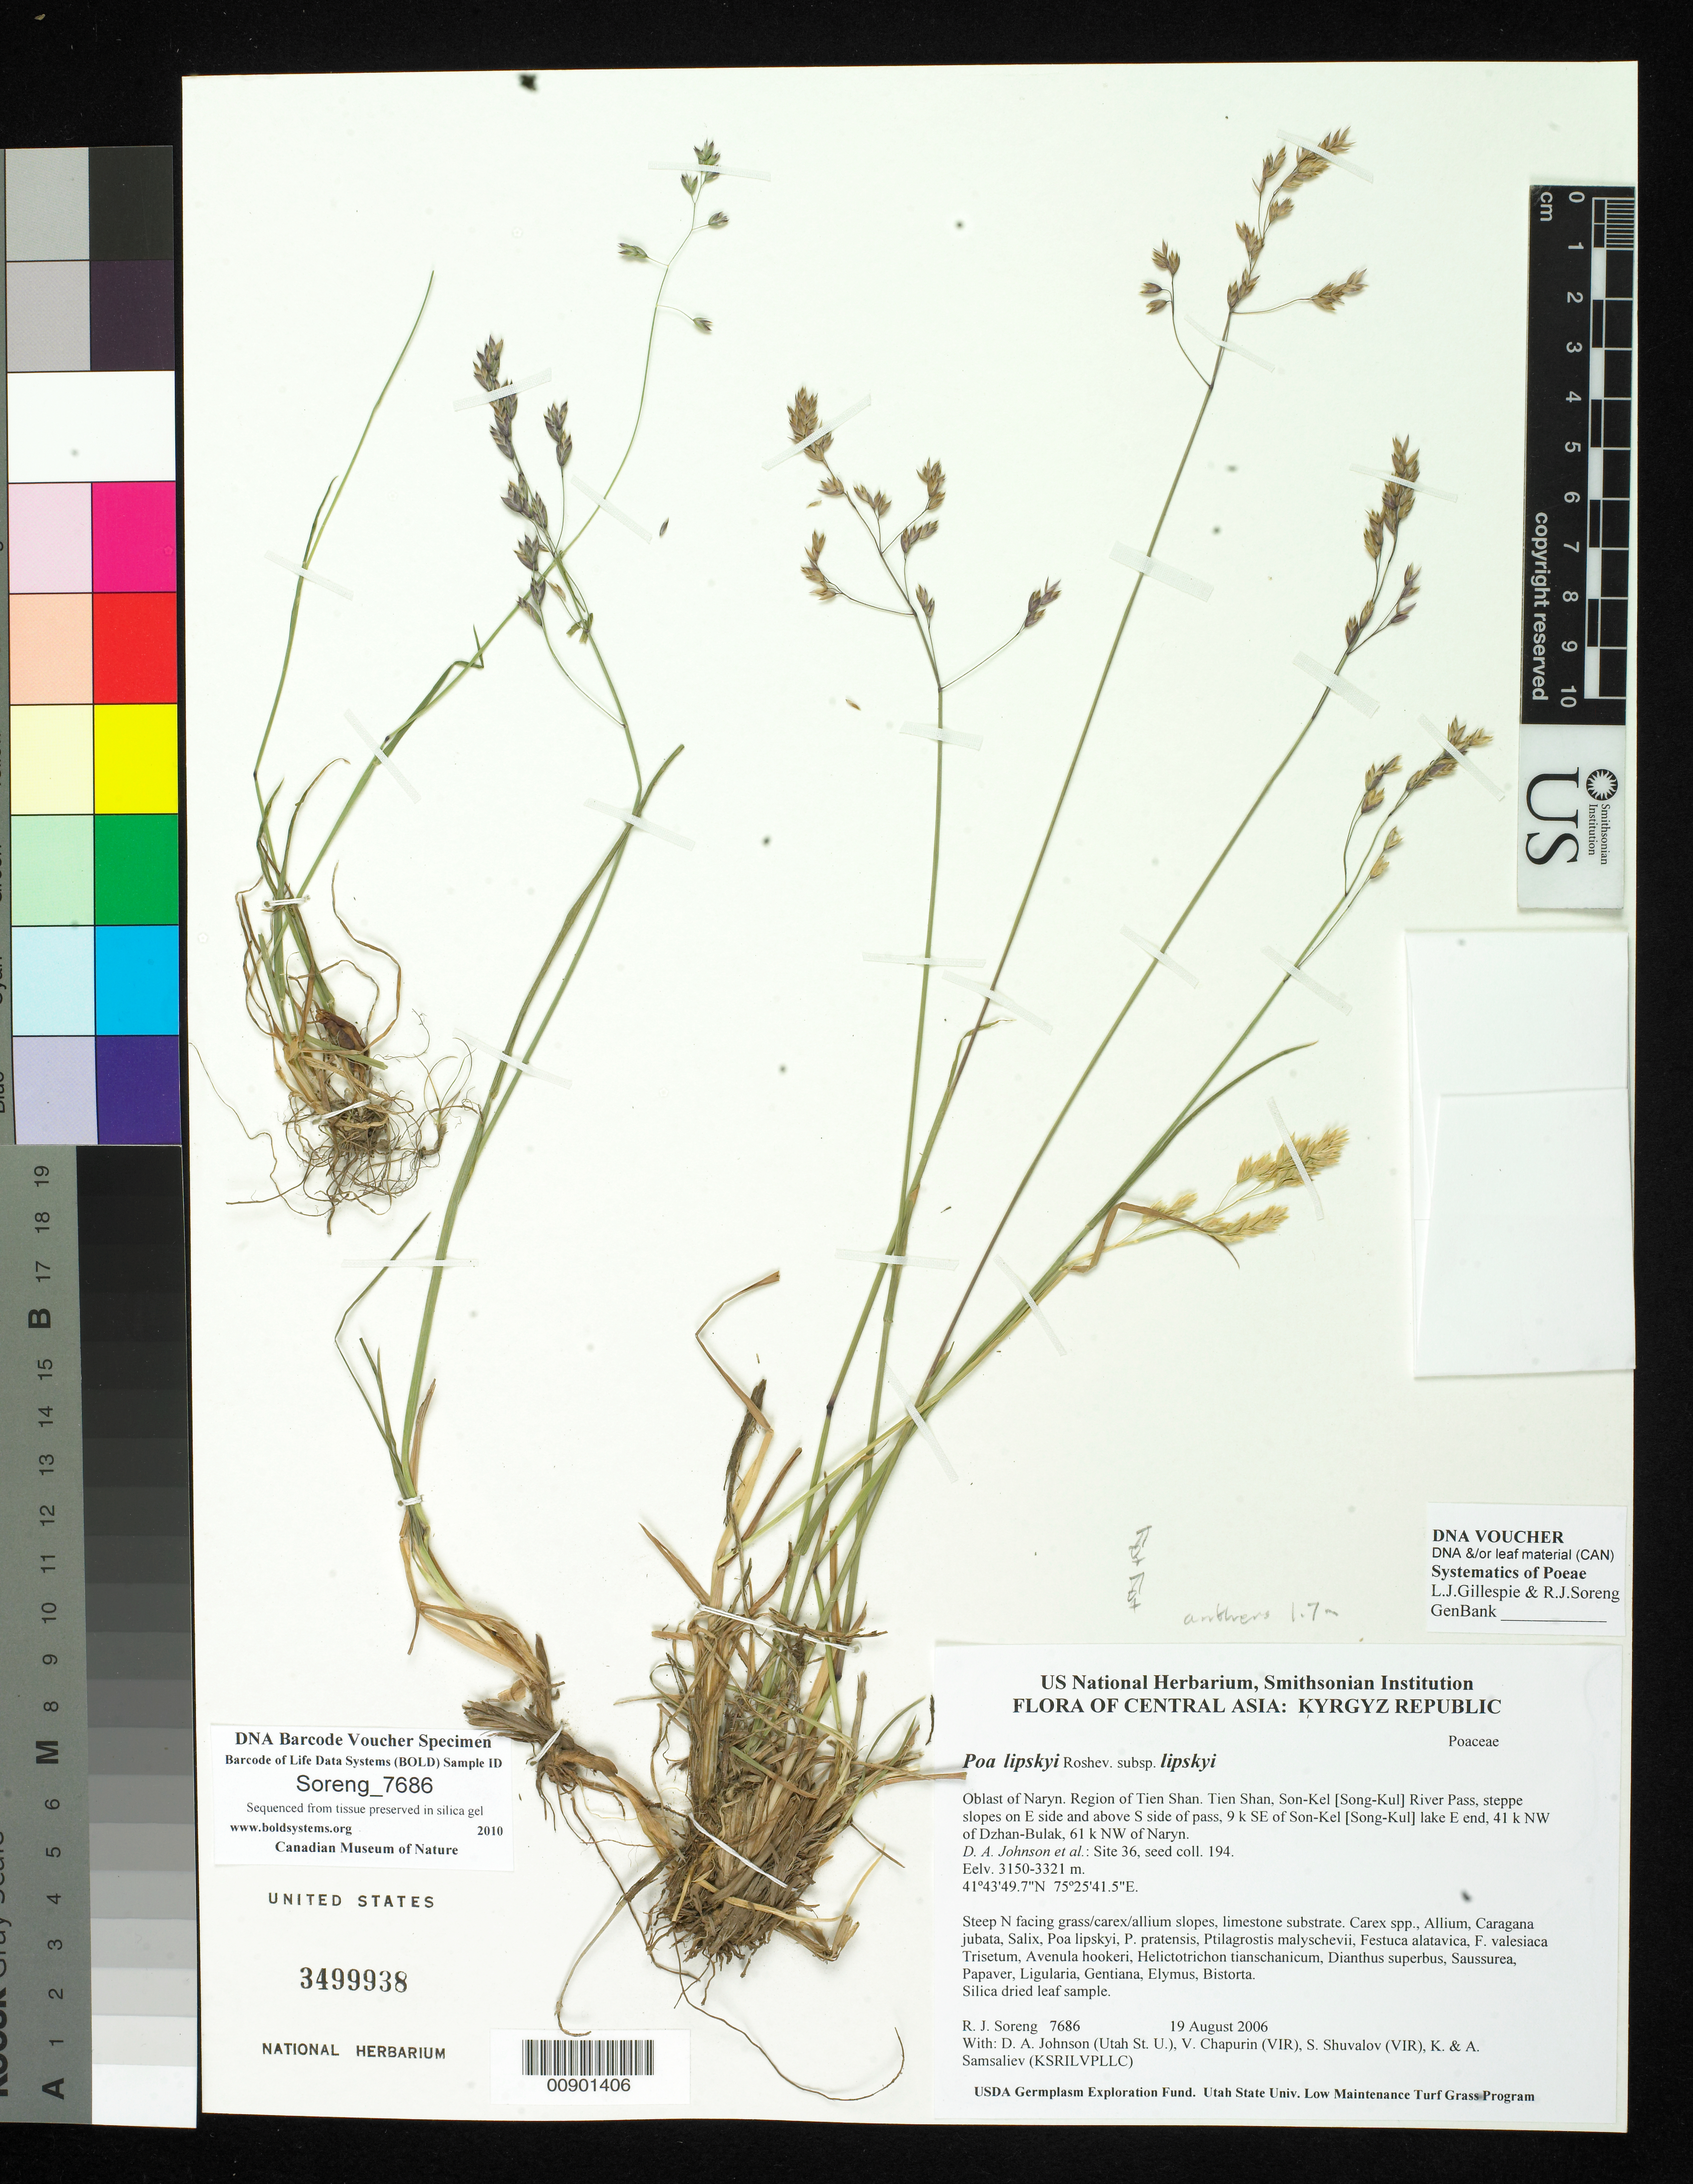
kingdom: Plantae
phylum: Tracheophyta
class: Liliopsida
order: Poales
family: Poaceae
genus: Poa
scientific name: Poa lipskyi subsp. lipskyi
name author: Roshev.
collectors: R. J. Soreng, D. Johnson, S. Shuvalov, V. Chapurin, K. Samsaliev & A. Samsaliev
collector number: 7686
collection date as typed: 19 Aug 2006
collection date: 2006-08-19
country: Kyrgyzstan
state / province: Naryn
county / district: Tien Shan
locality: Tien Shan, Son-Kel River Pass, steppe slopes on E side and above S side of pass, 9 km SE of Son-Kel lake E end, 41 km NW of Dzhan-Bulak, 61 km NW of Naryn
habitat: Steep N facing grass/carex/allium slopes, limestone substrate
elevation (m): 3150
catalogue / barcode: US 3499938